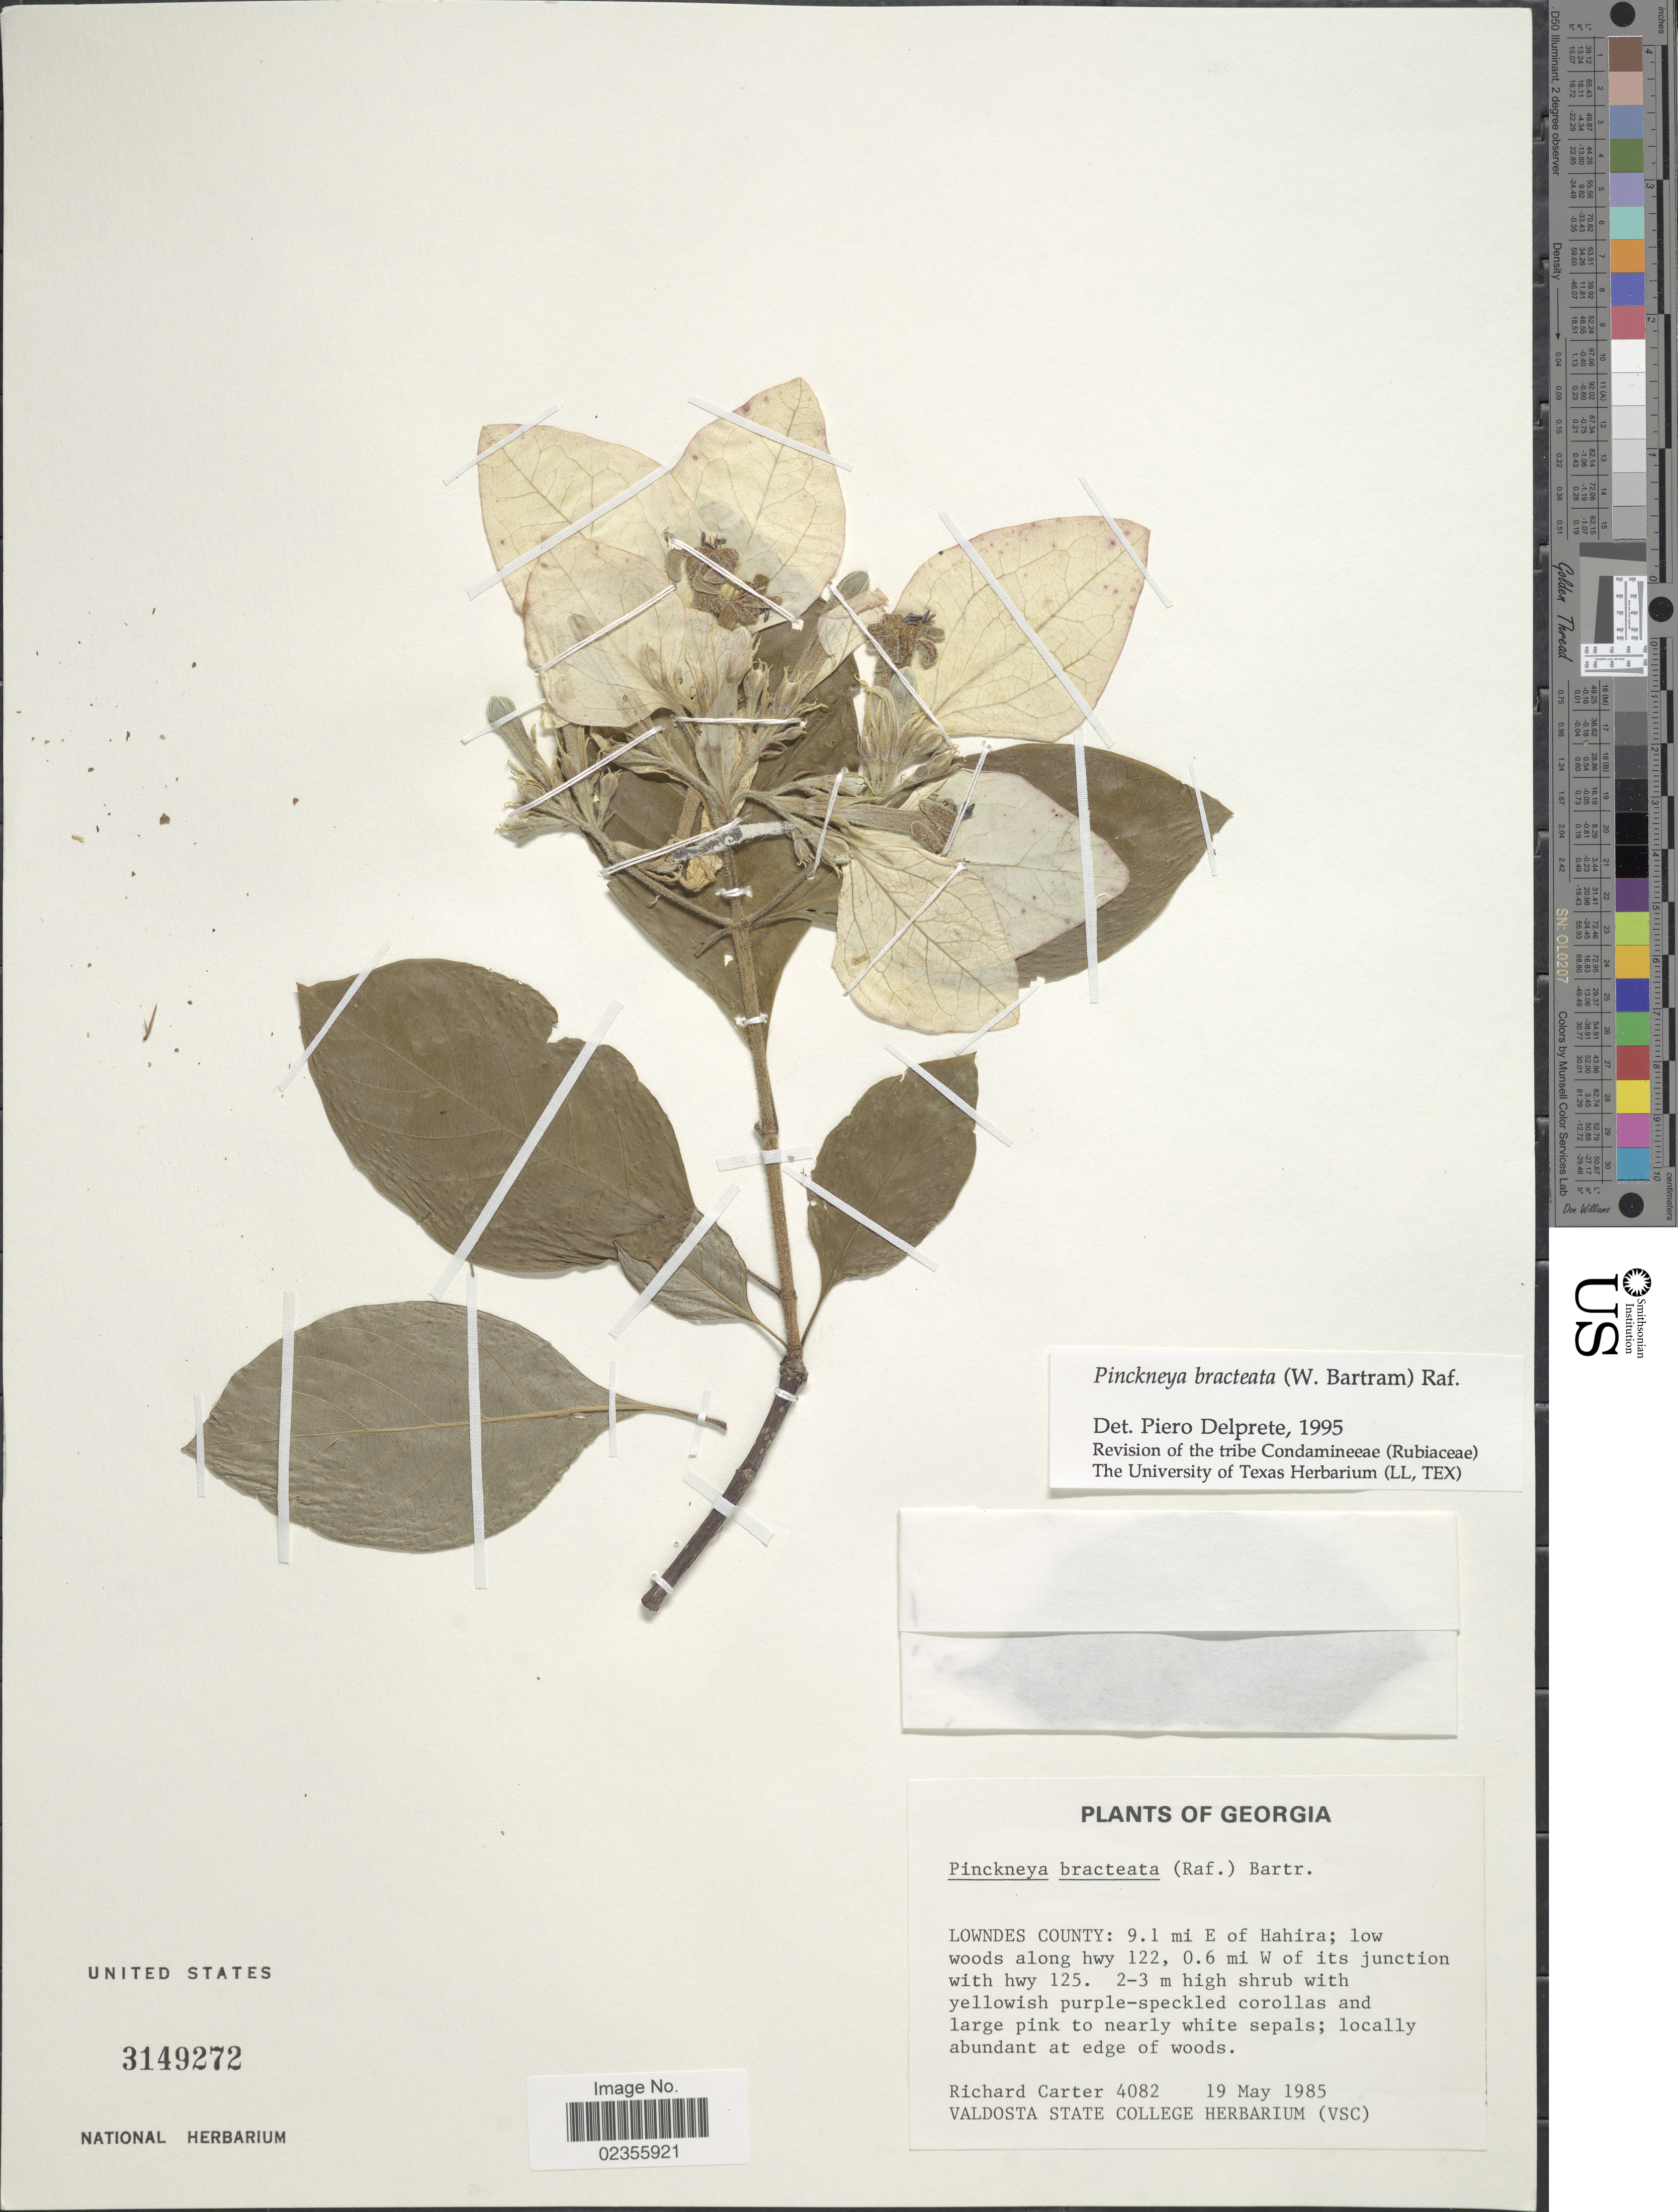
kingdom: Plantae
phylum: Tracheophyta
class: Magnoliopsida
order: Gentianales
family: Rubiaceae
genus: Pinckneya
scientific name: Pinckneya pubens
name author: Michx.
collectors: R. Carter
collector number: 4082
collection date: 1985-05-19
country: United States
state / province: Georgia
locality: Lowndes County: 9.1 mi E of Hahira; low woods along hwy 122, 0.6 mi W of its junction with hwy 125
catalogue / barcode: US 3149272